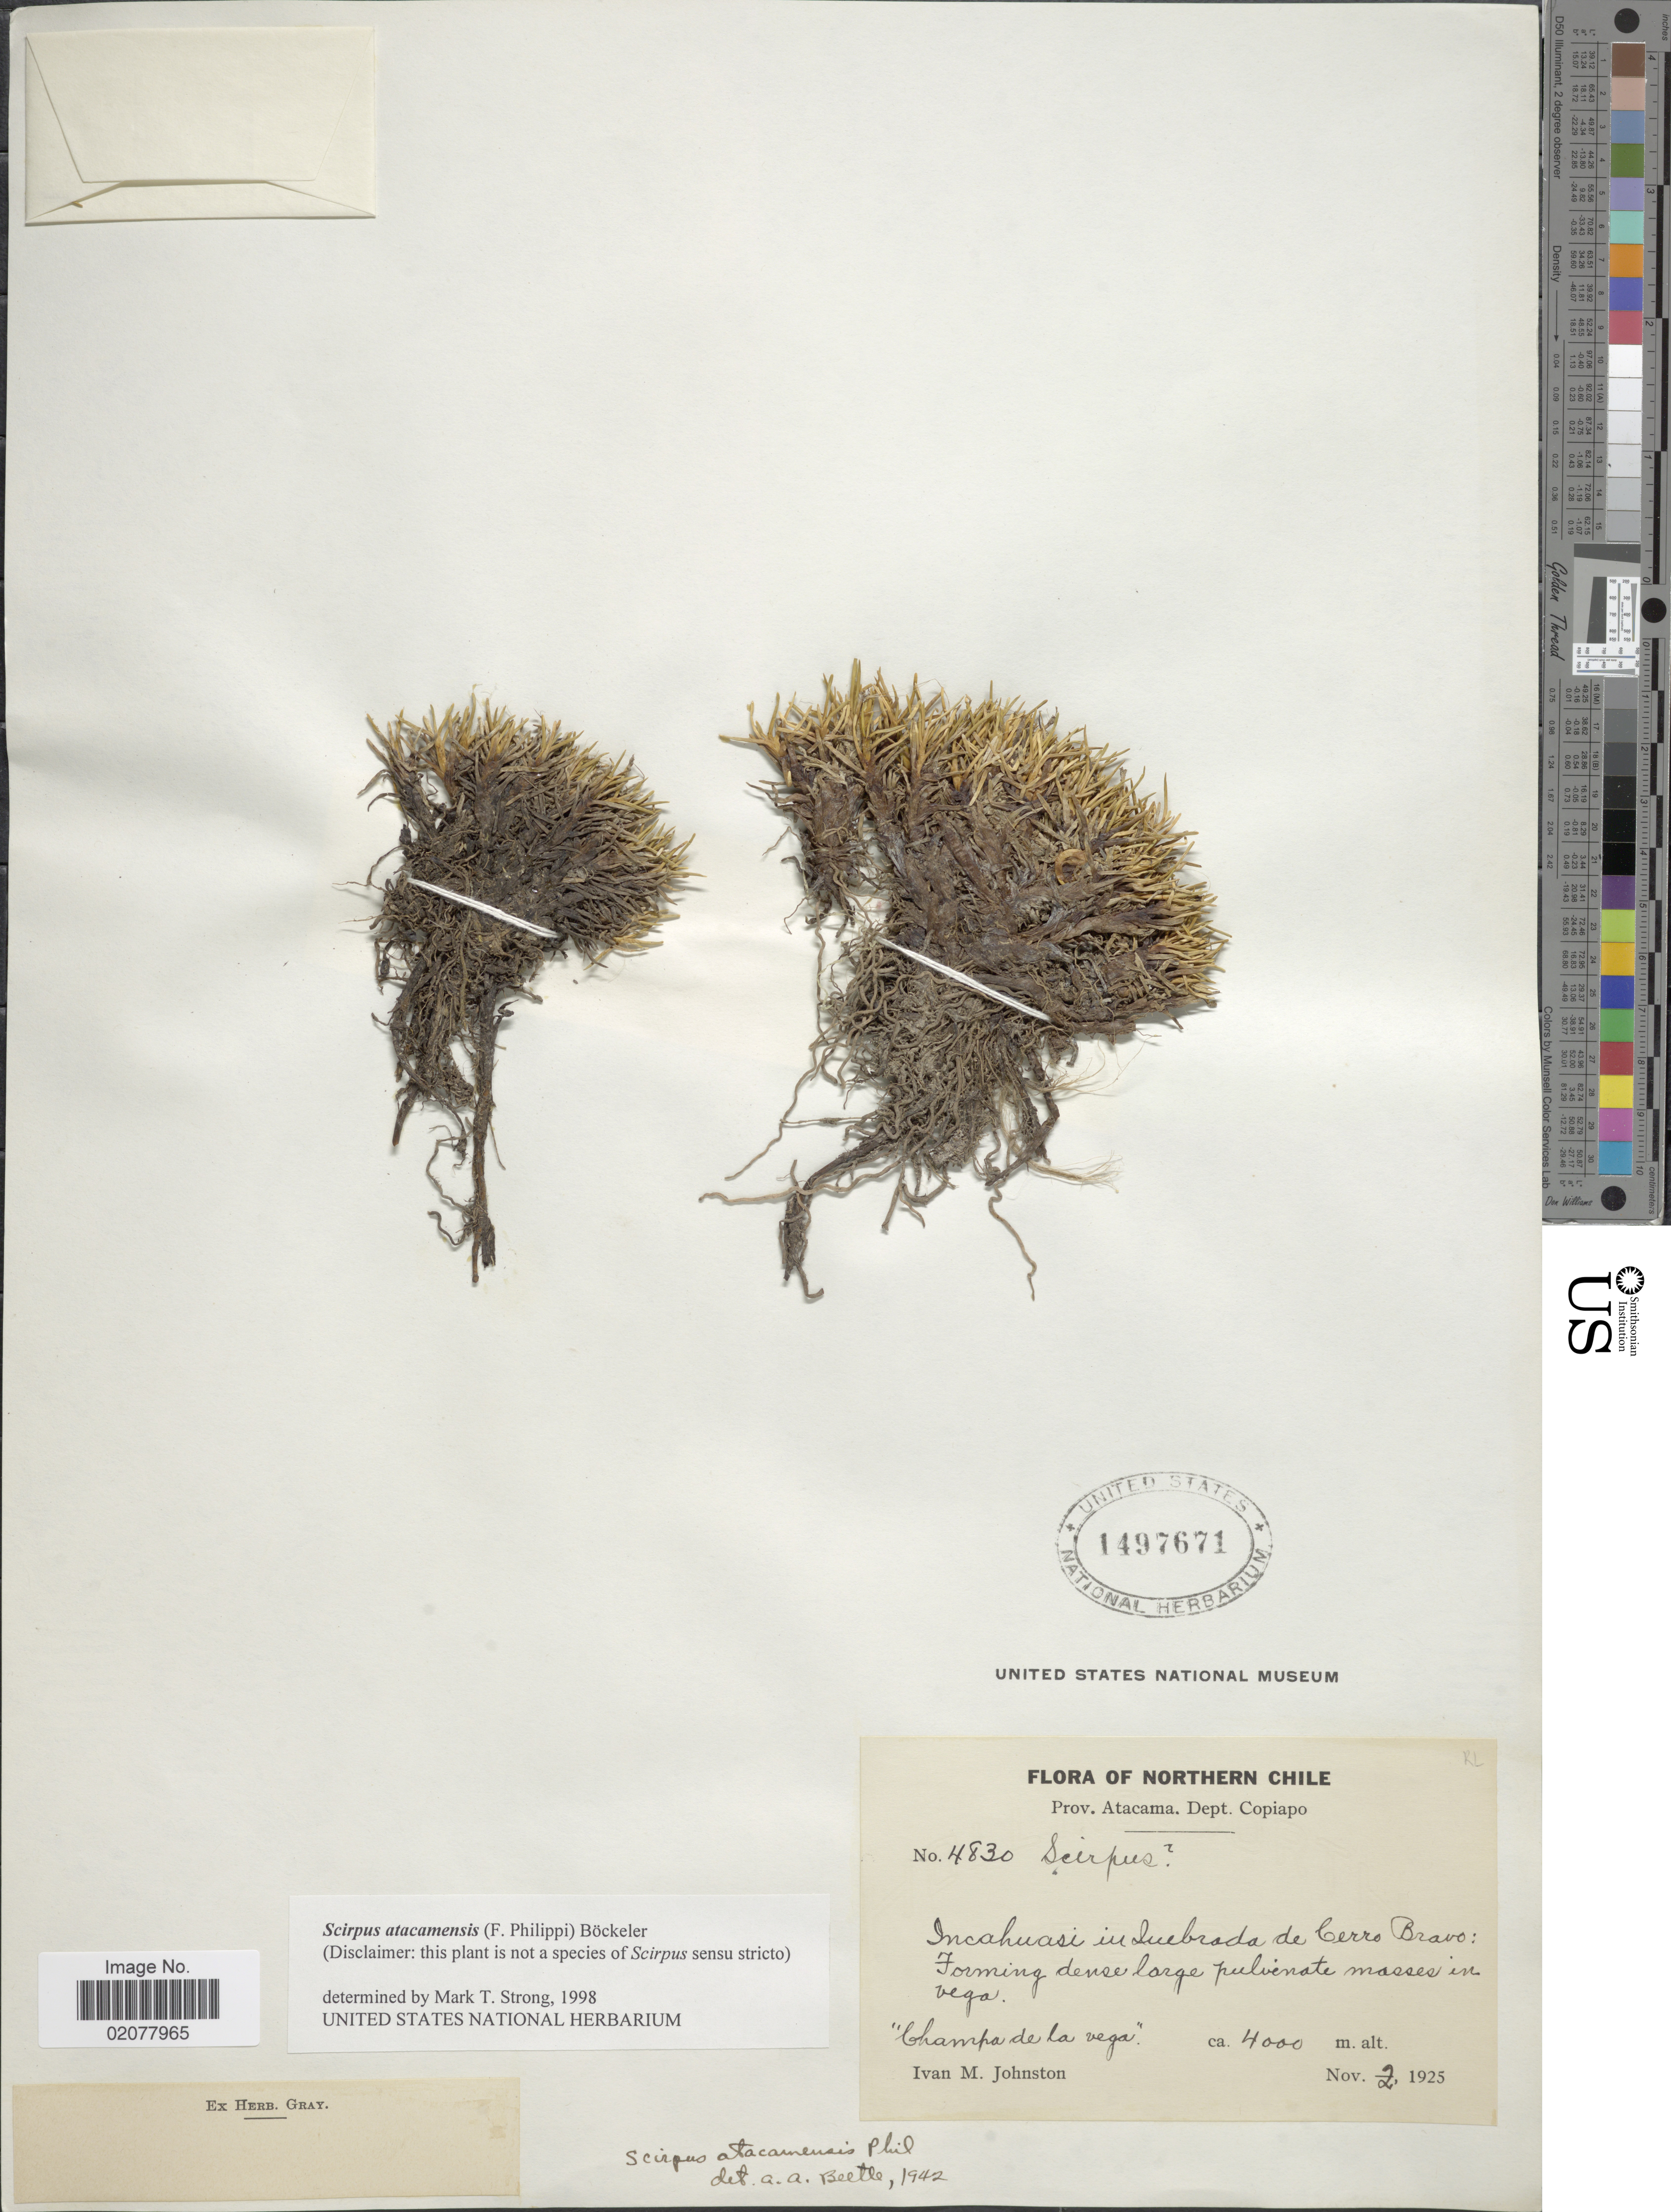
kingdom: Plantae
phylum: Tracheophyta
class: Liliopsida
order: Poales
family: Cyperaceae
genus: Zameioscirpus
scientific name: Zameioscirpus atacamensis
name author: (F. Phil.) Dhooge & Goetgh.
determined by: Strong, Mark T., (BOT), Smithsonian Institution - National Museum of Natural History (UNITED STATES)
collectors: I.M. Johnston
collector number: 4830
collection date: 1925-11-02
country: Chile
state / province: Atacama (III)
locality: Northern Chile. Prov. Atacama. Dept. Copiapo. Incahuasi in Quebrada de Cerro Bravo. Champa de la vega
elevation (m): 4000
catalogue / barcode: US 1497671